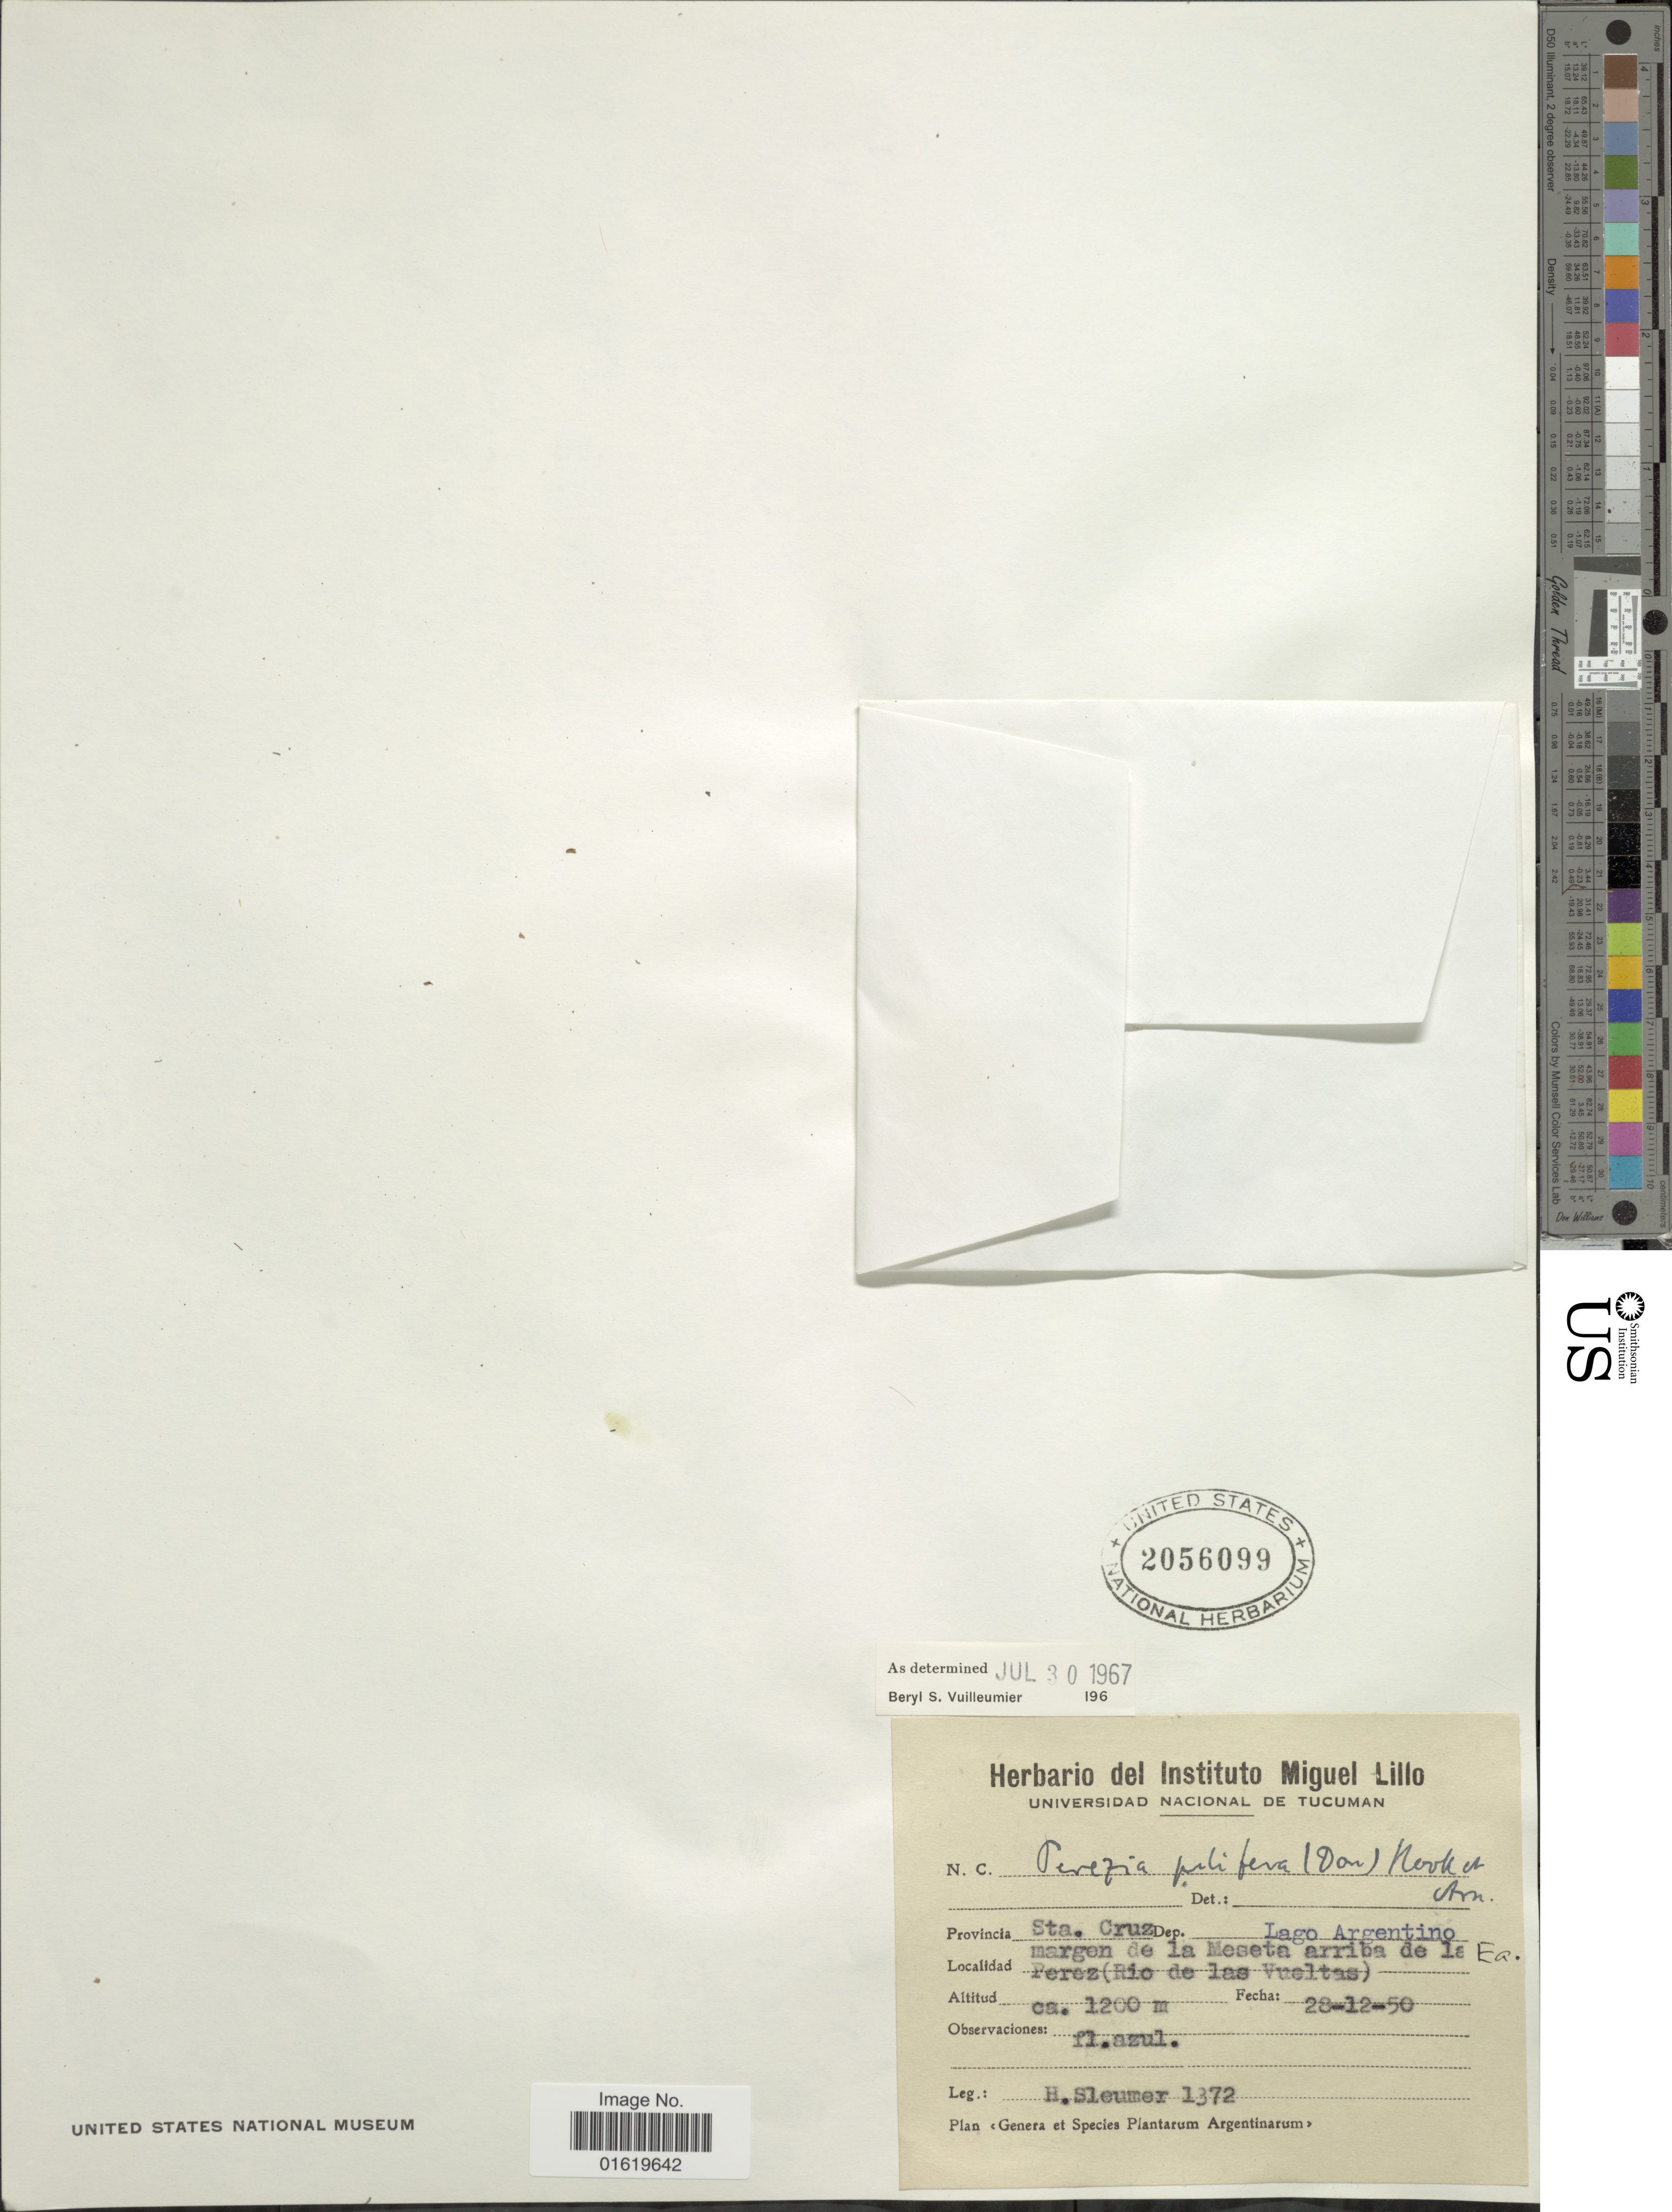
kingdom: Plantae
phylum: Tracheophyta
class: Magnoliopsida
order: Asterales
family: Asteraceae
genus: Perezia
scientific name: Perezia pilifera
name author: (D. Don) Hook. & Arn.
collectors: H. O. Sleumer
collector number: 1372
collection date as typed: Transcribed d/m/y: 28/12/50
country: Argentina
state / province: Santa Cruz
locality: Provincia Sta. Cruz. Dep. lago Argentino. Margen de la Meseta arriba de la Ea. Perez (Rio de las Vueltas).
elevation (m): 1200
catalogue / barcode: US 2056099